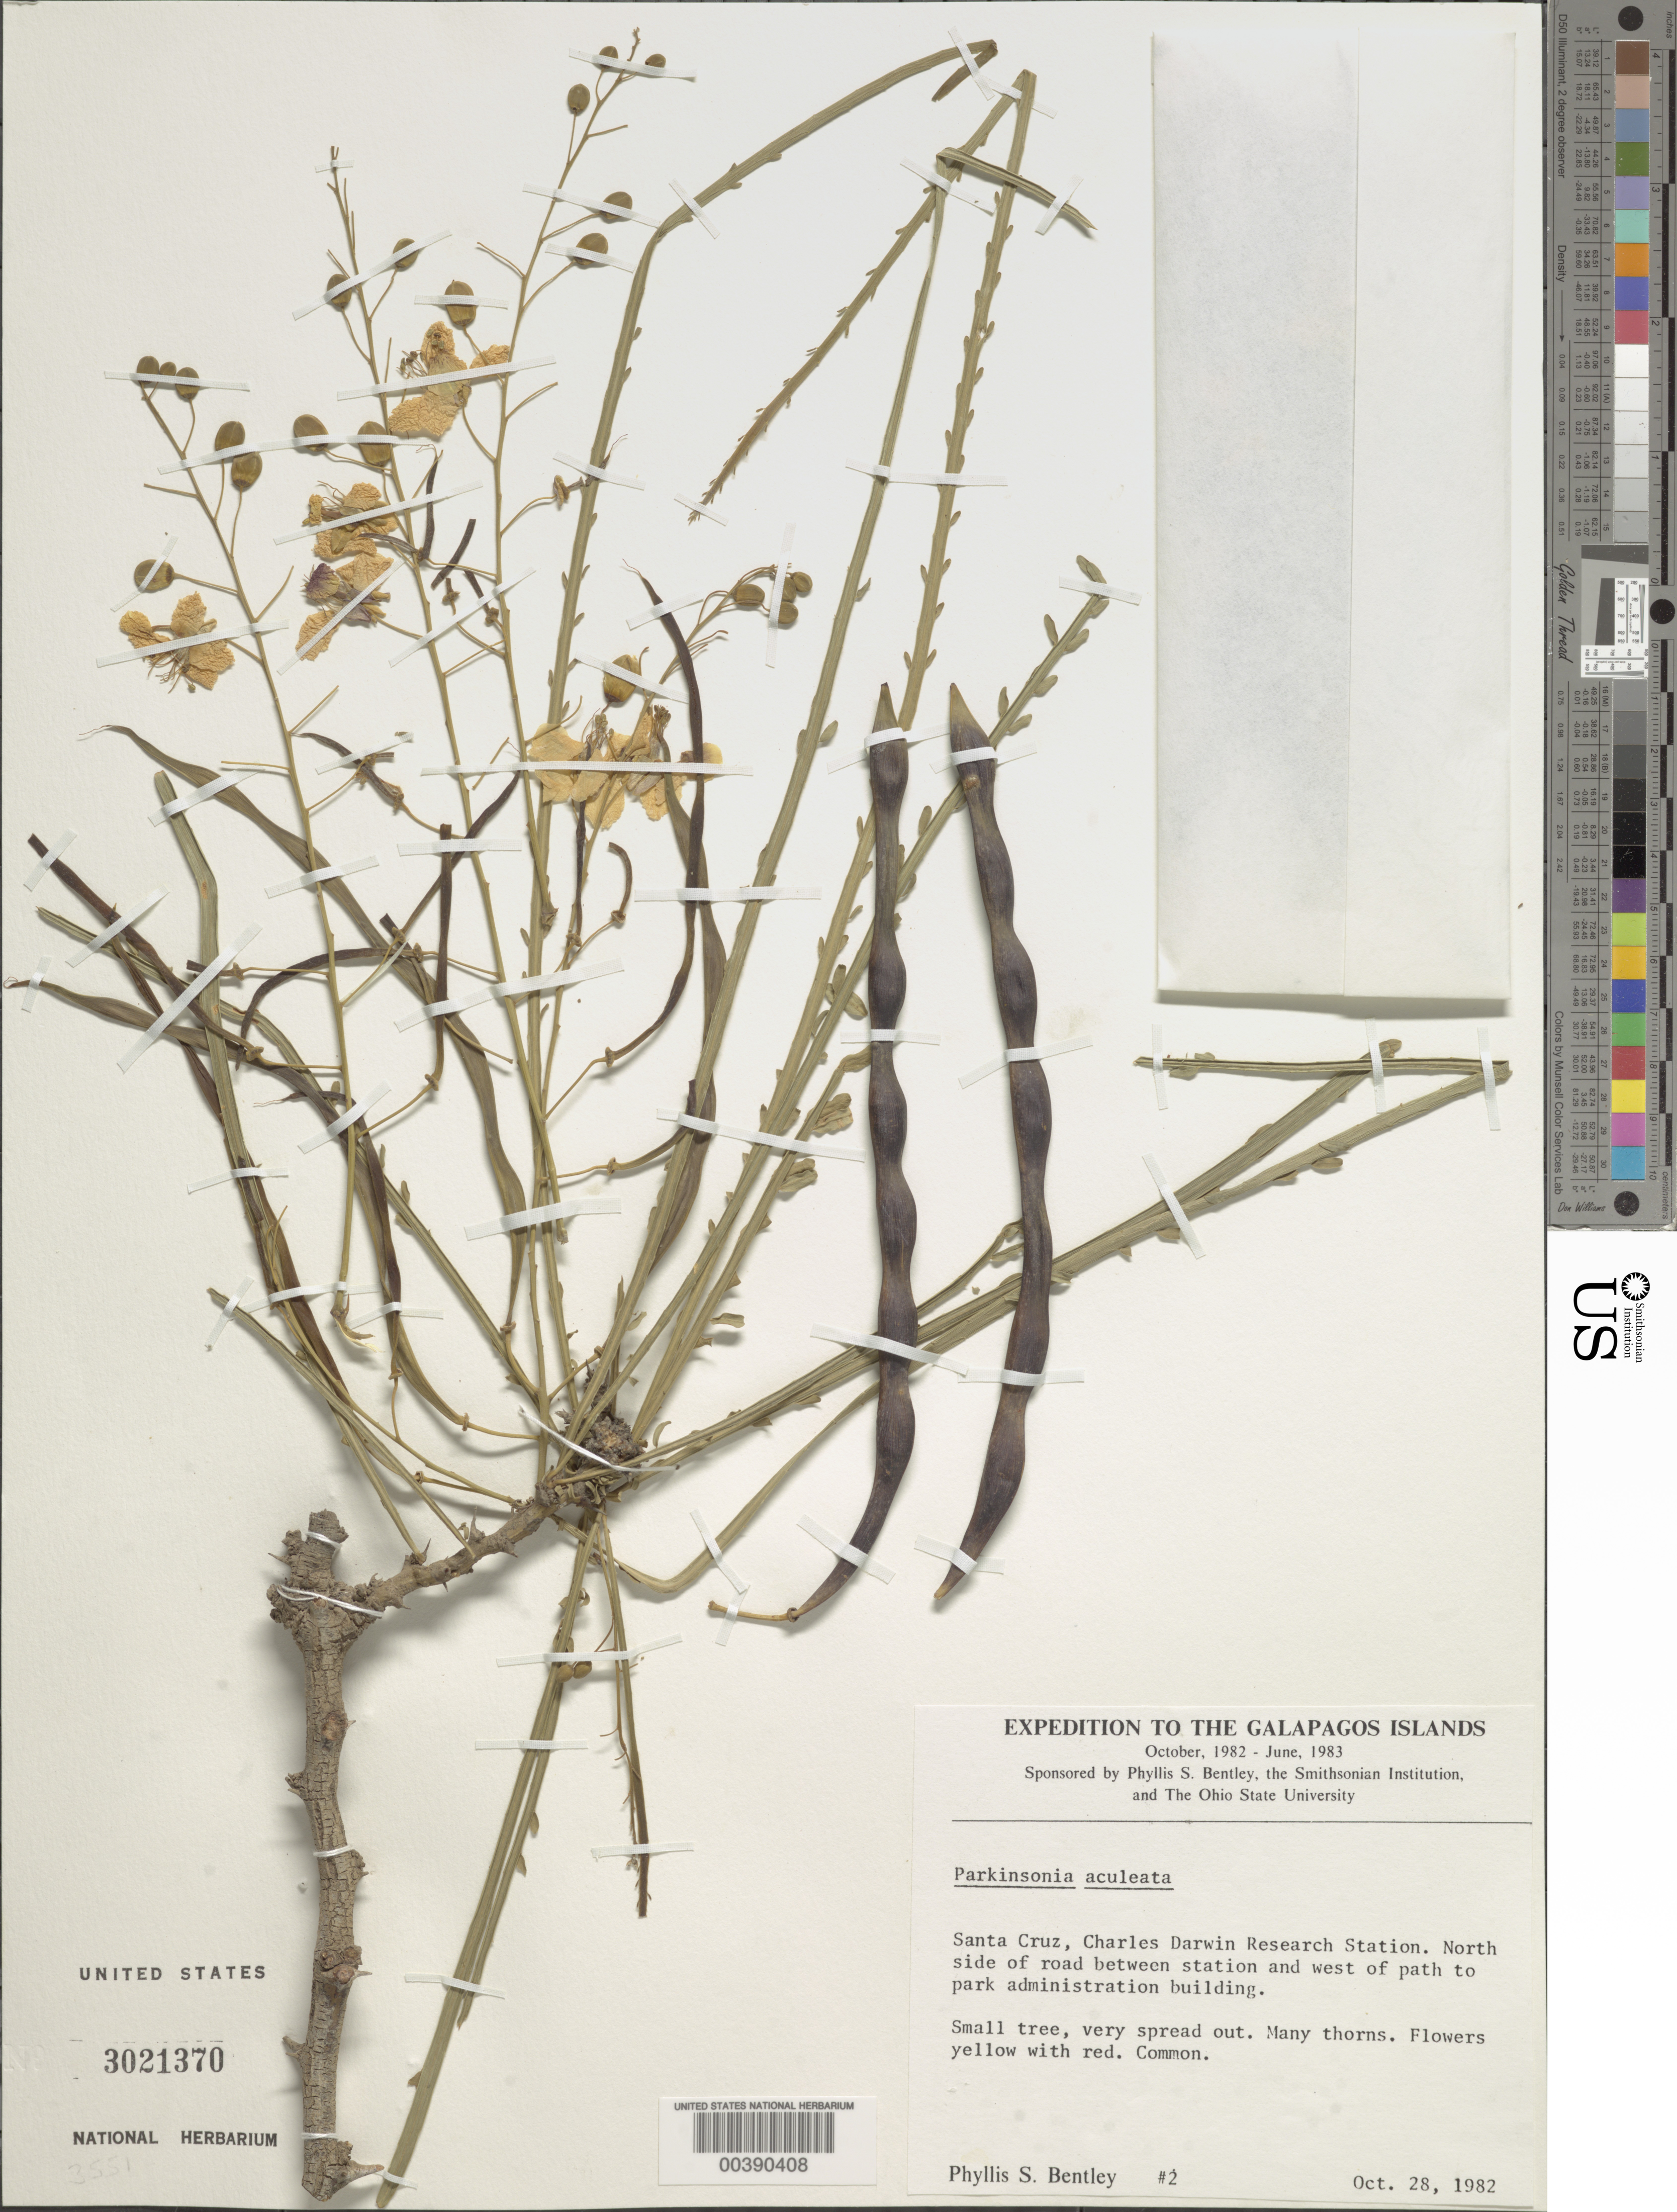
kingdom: Plantae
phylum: Tracheophyta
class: Magnoliopsida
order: Fabales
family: Fabaceae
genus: Parkinsonia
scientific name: Parkinsonia aculeata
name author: L.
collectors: P. S. Bentley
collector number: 2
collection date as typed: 28 Oct 1982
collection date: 1982-10-28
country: Ecuador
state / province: Colón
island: Santa Cruz [Indefatigable, Chaves]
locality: Charles Darwin Research Station, N side of road between station and W of Path to park administration building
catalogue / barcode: US 3021370